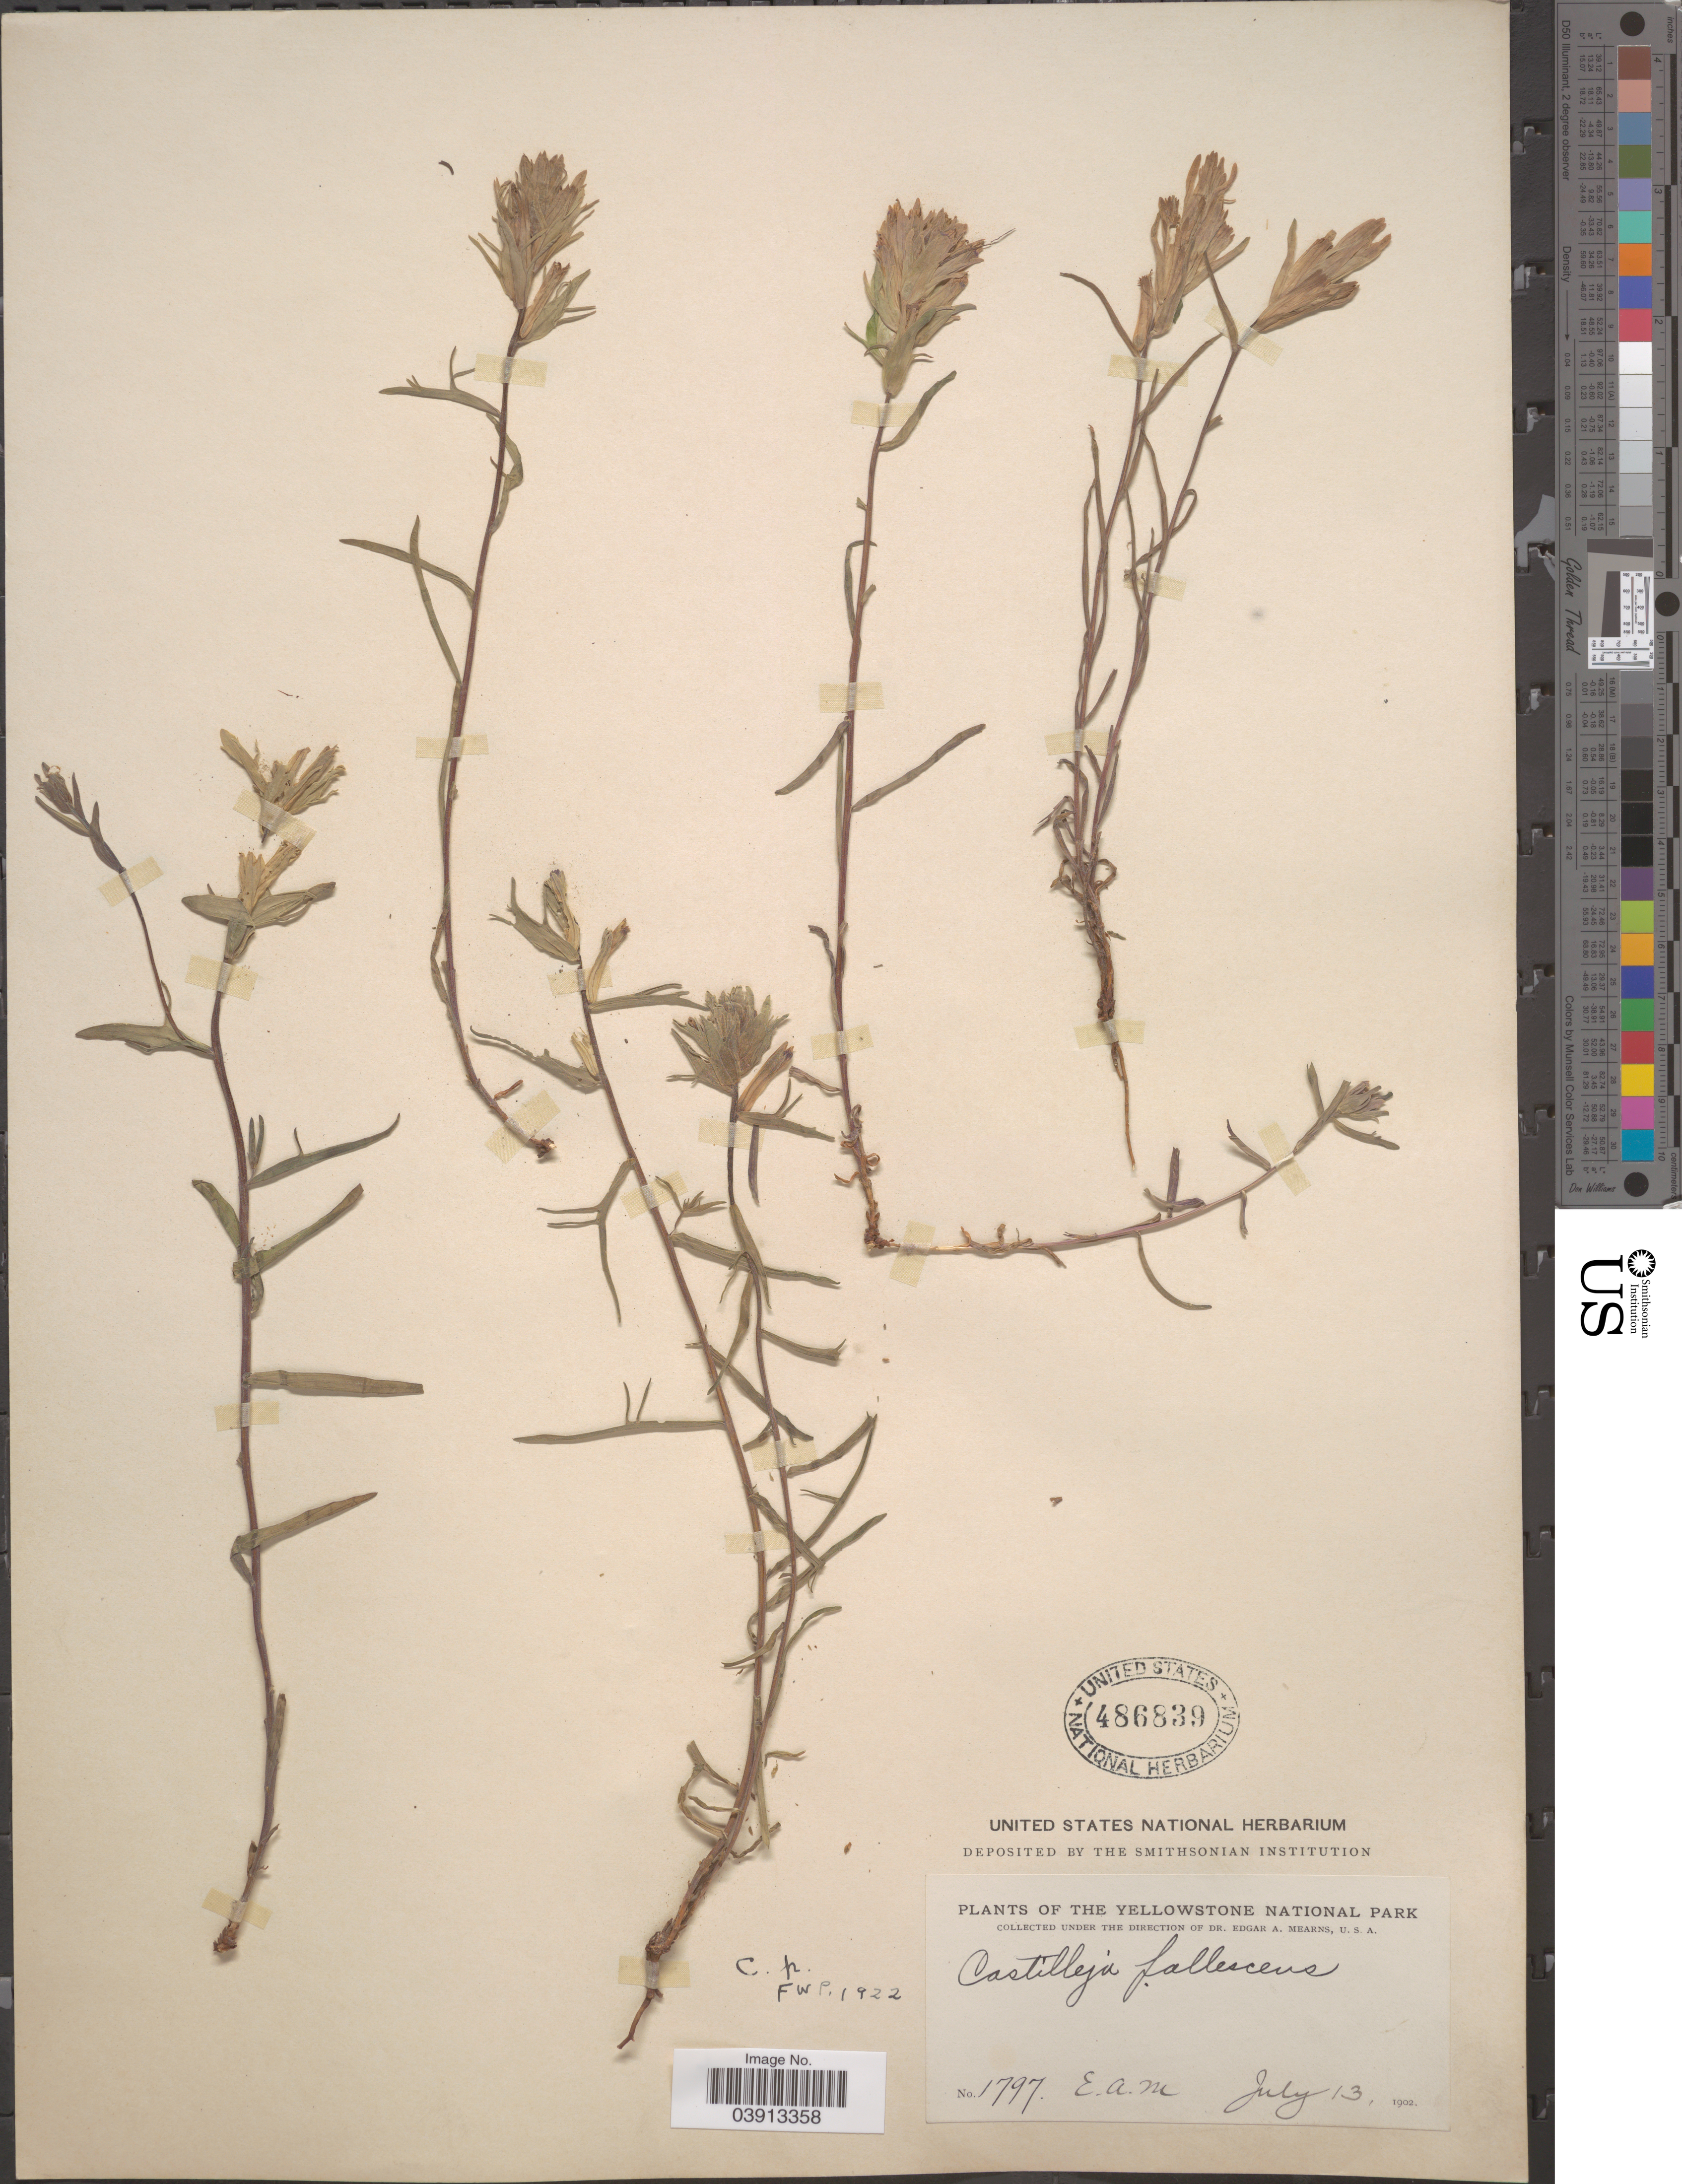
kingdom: Plantae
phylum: Tracheophyta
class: Magnoliopsida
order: Lamiales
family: Orobanchaceae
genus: Castilleja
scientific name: Castilleja pallescens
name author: (A. Gray) Greenm.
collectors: E. A. Mearns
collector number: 1797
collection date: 1902-07-13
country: United States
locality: Yellowstone National Park.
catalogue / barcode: US 486839